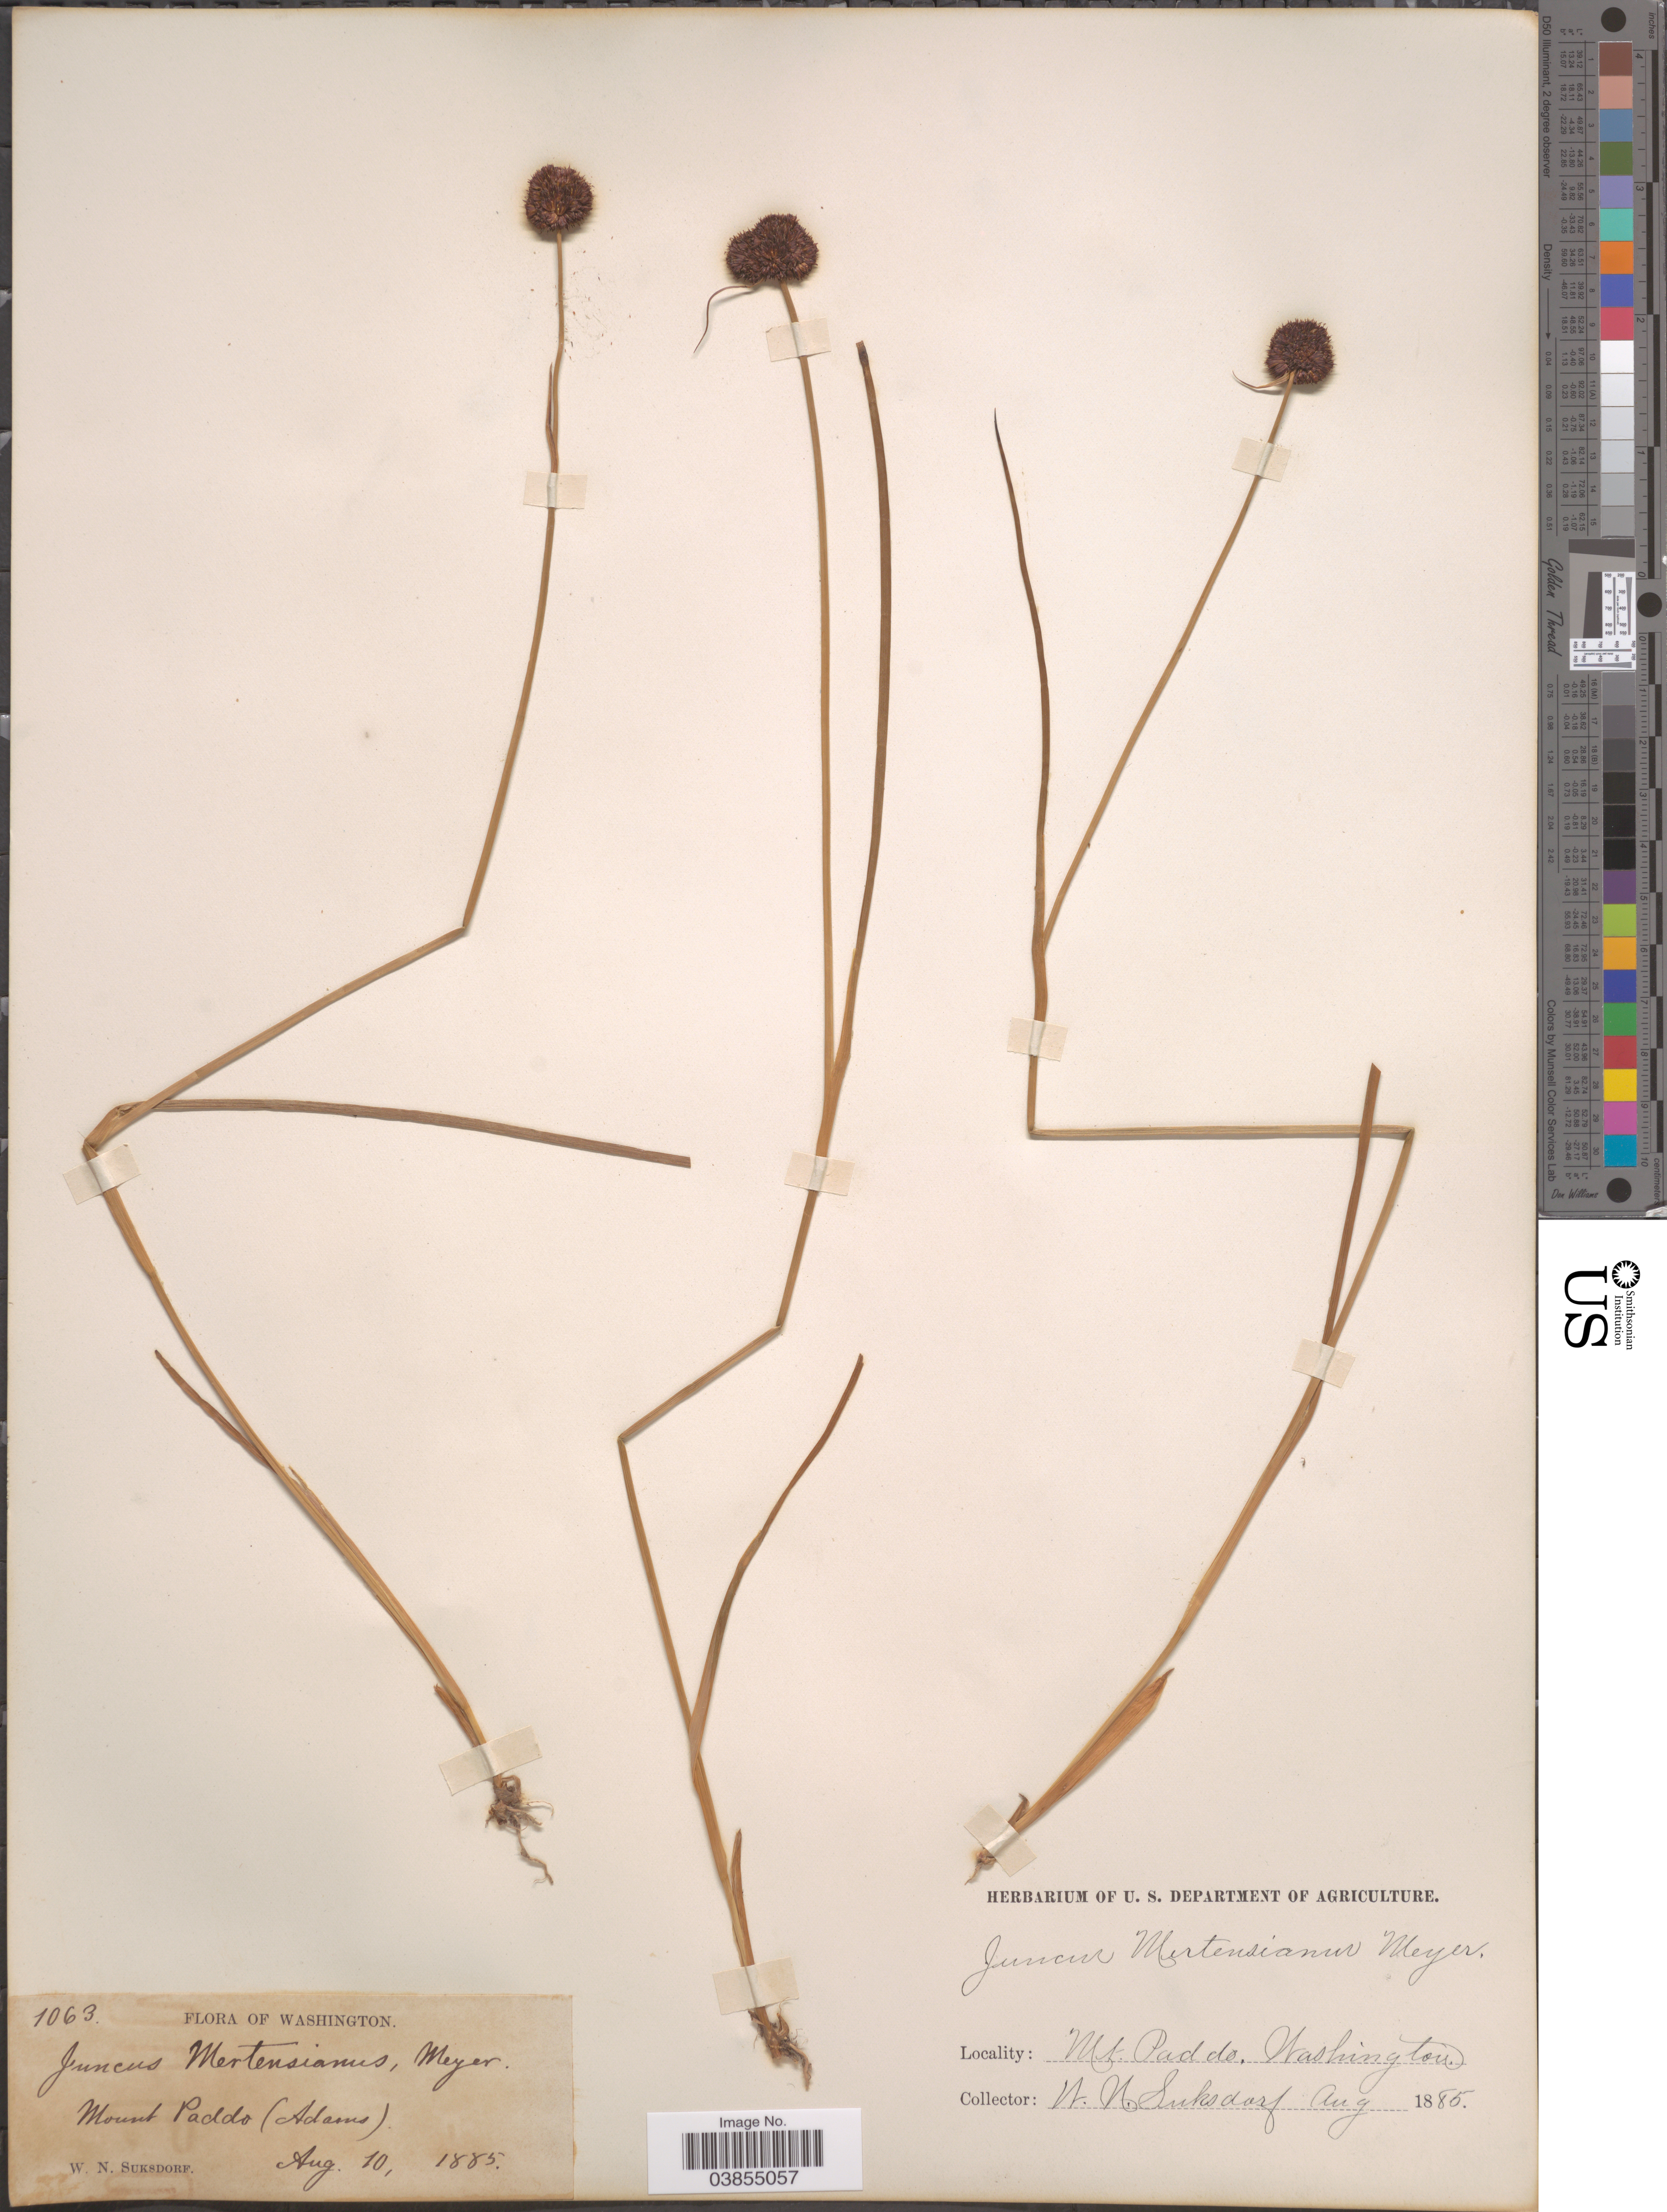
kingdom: Plantae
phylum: Tracheophyta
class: Liliopsida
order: Poales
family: Juncaceae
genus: Juncus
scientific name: Juncus mertensianus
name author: Bong.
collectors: W. N. Suksdorf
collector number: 1063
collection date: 1885-08-10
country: United States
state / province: Washington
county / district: Skamania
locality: Mt. Paddo (Adams).